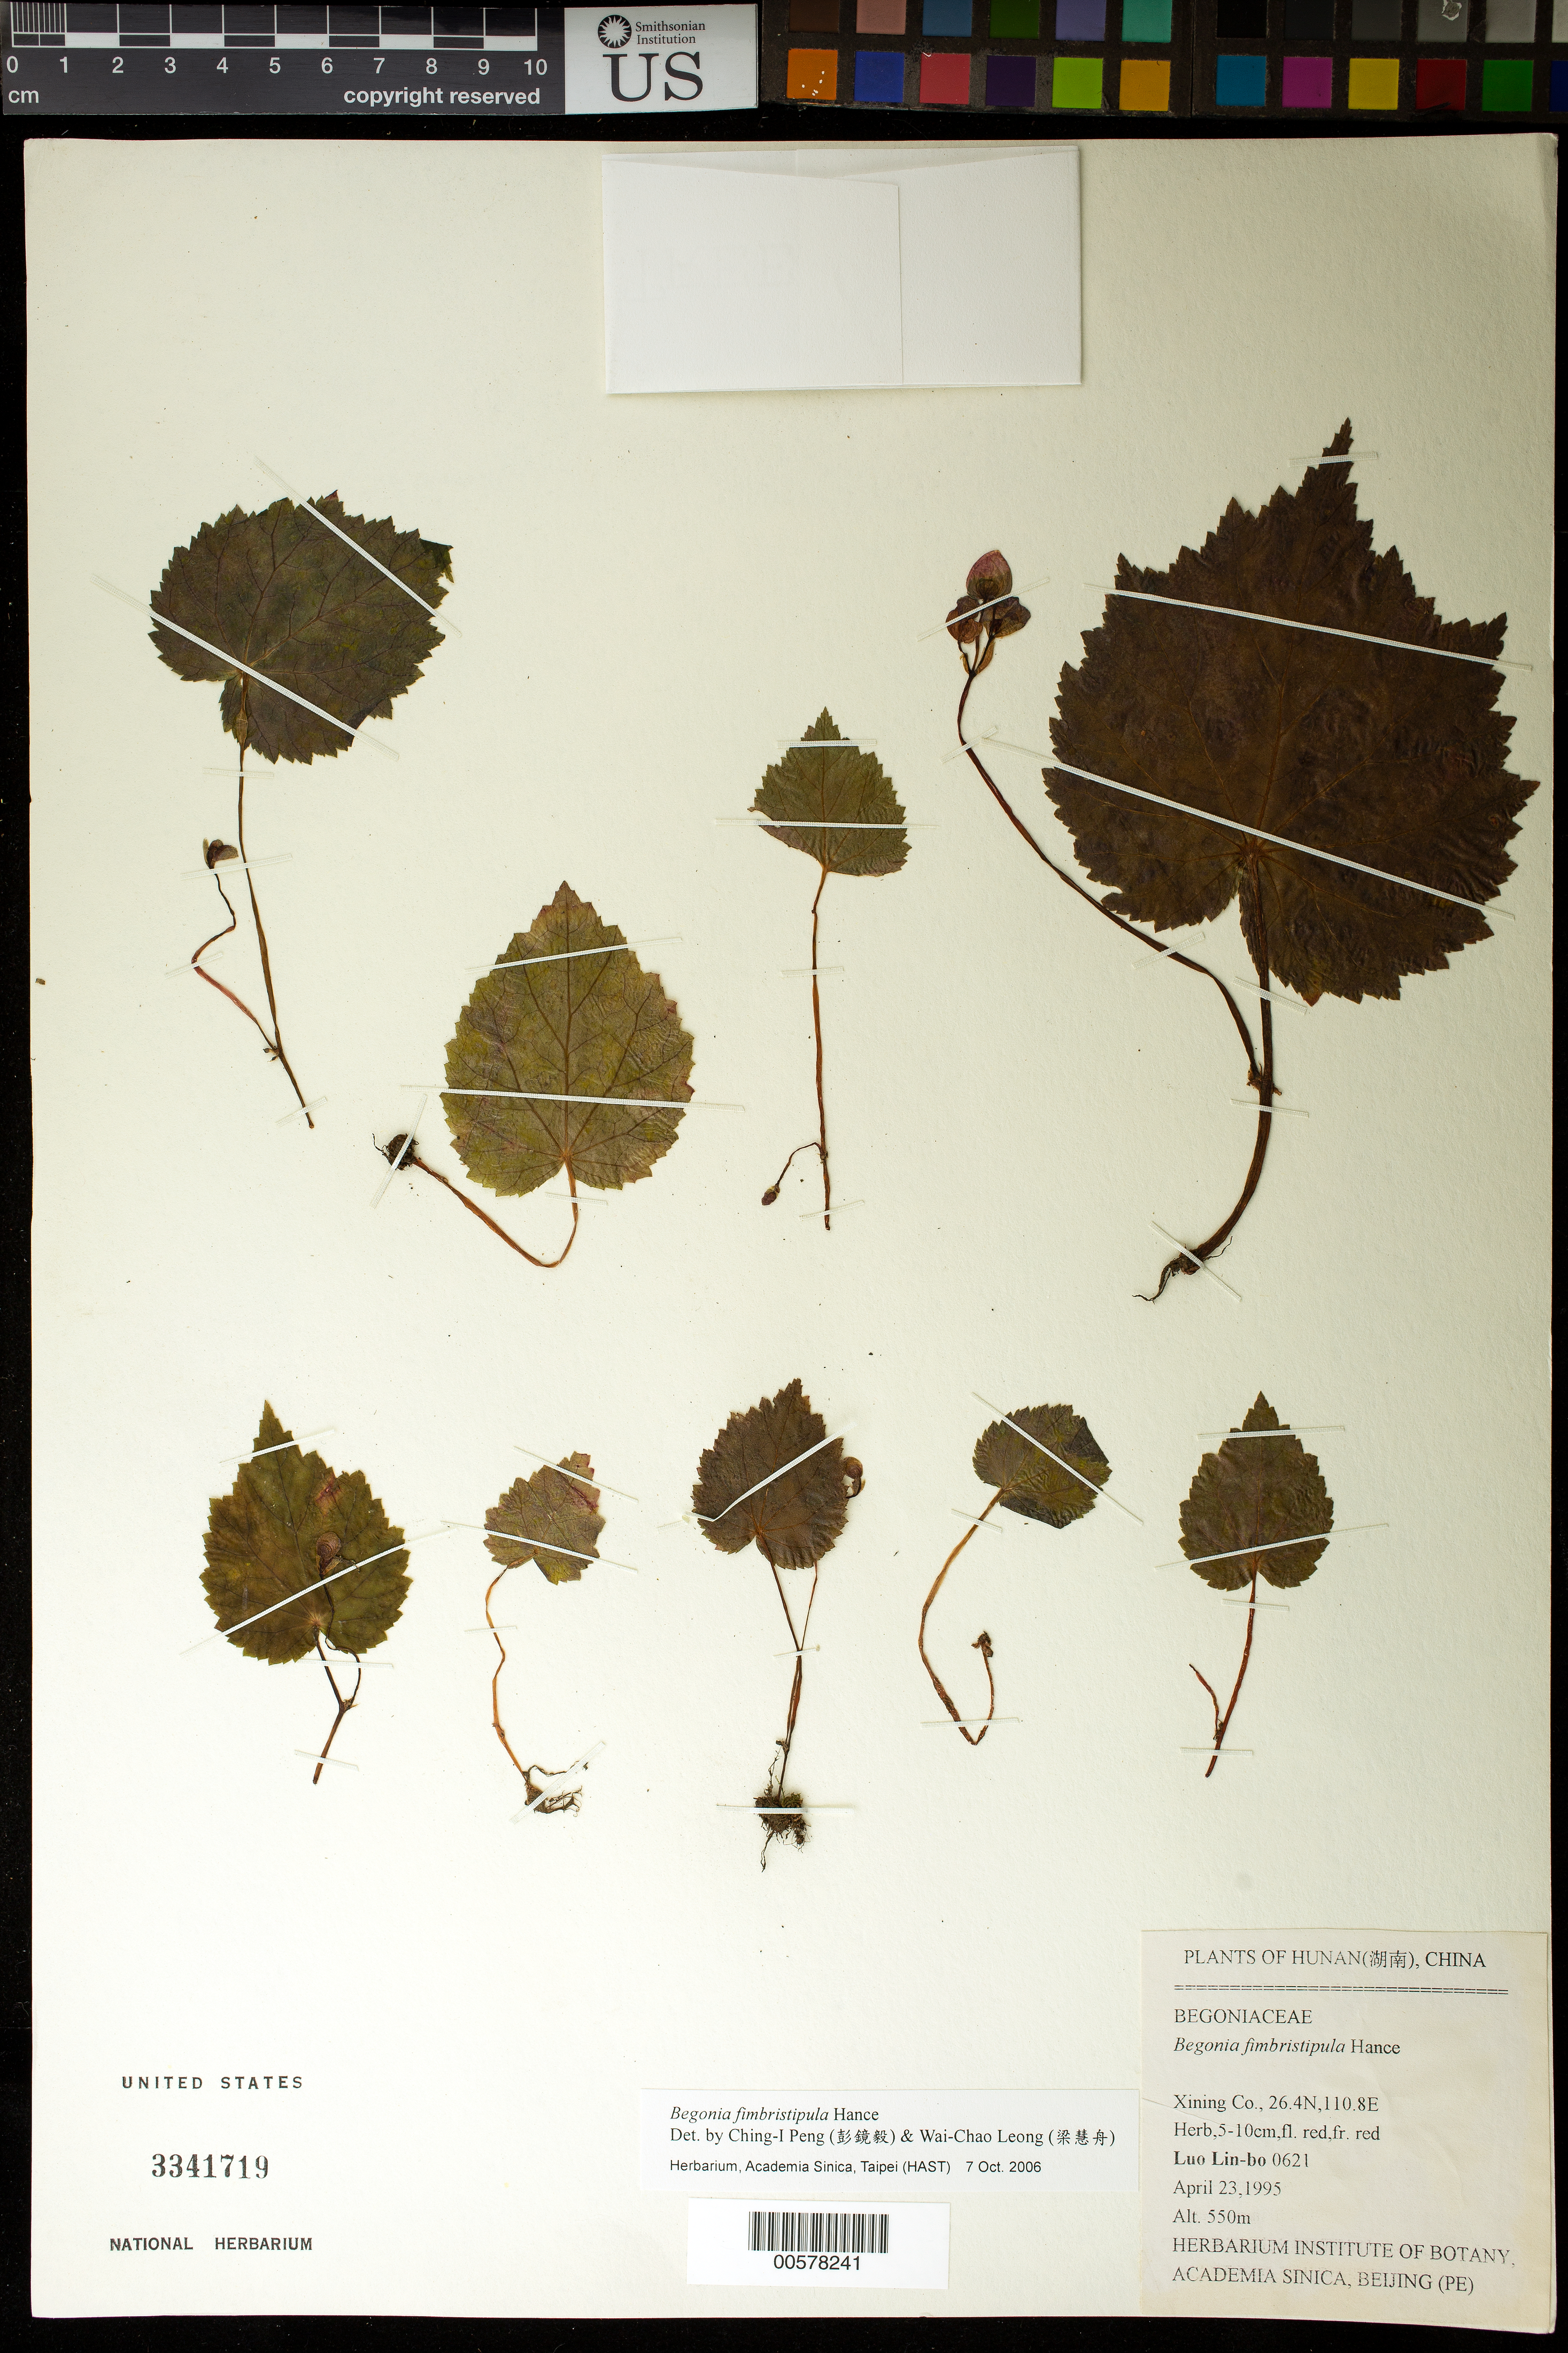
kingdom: Plantae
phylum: Tracheophyta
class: Magnoliopsida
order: Cucurbitales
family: Begoniaceae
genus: Begonia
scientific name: Begonia fimbristipula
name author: Hance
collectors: L. Lin-bo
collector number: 0621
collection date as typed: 23 Apr 1995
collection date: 1995-04-23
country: China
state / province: Hunan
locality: Xining co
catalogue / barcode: US 3341719